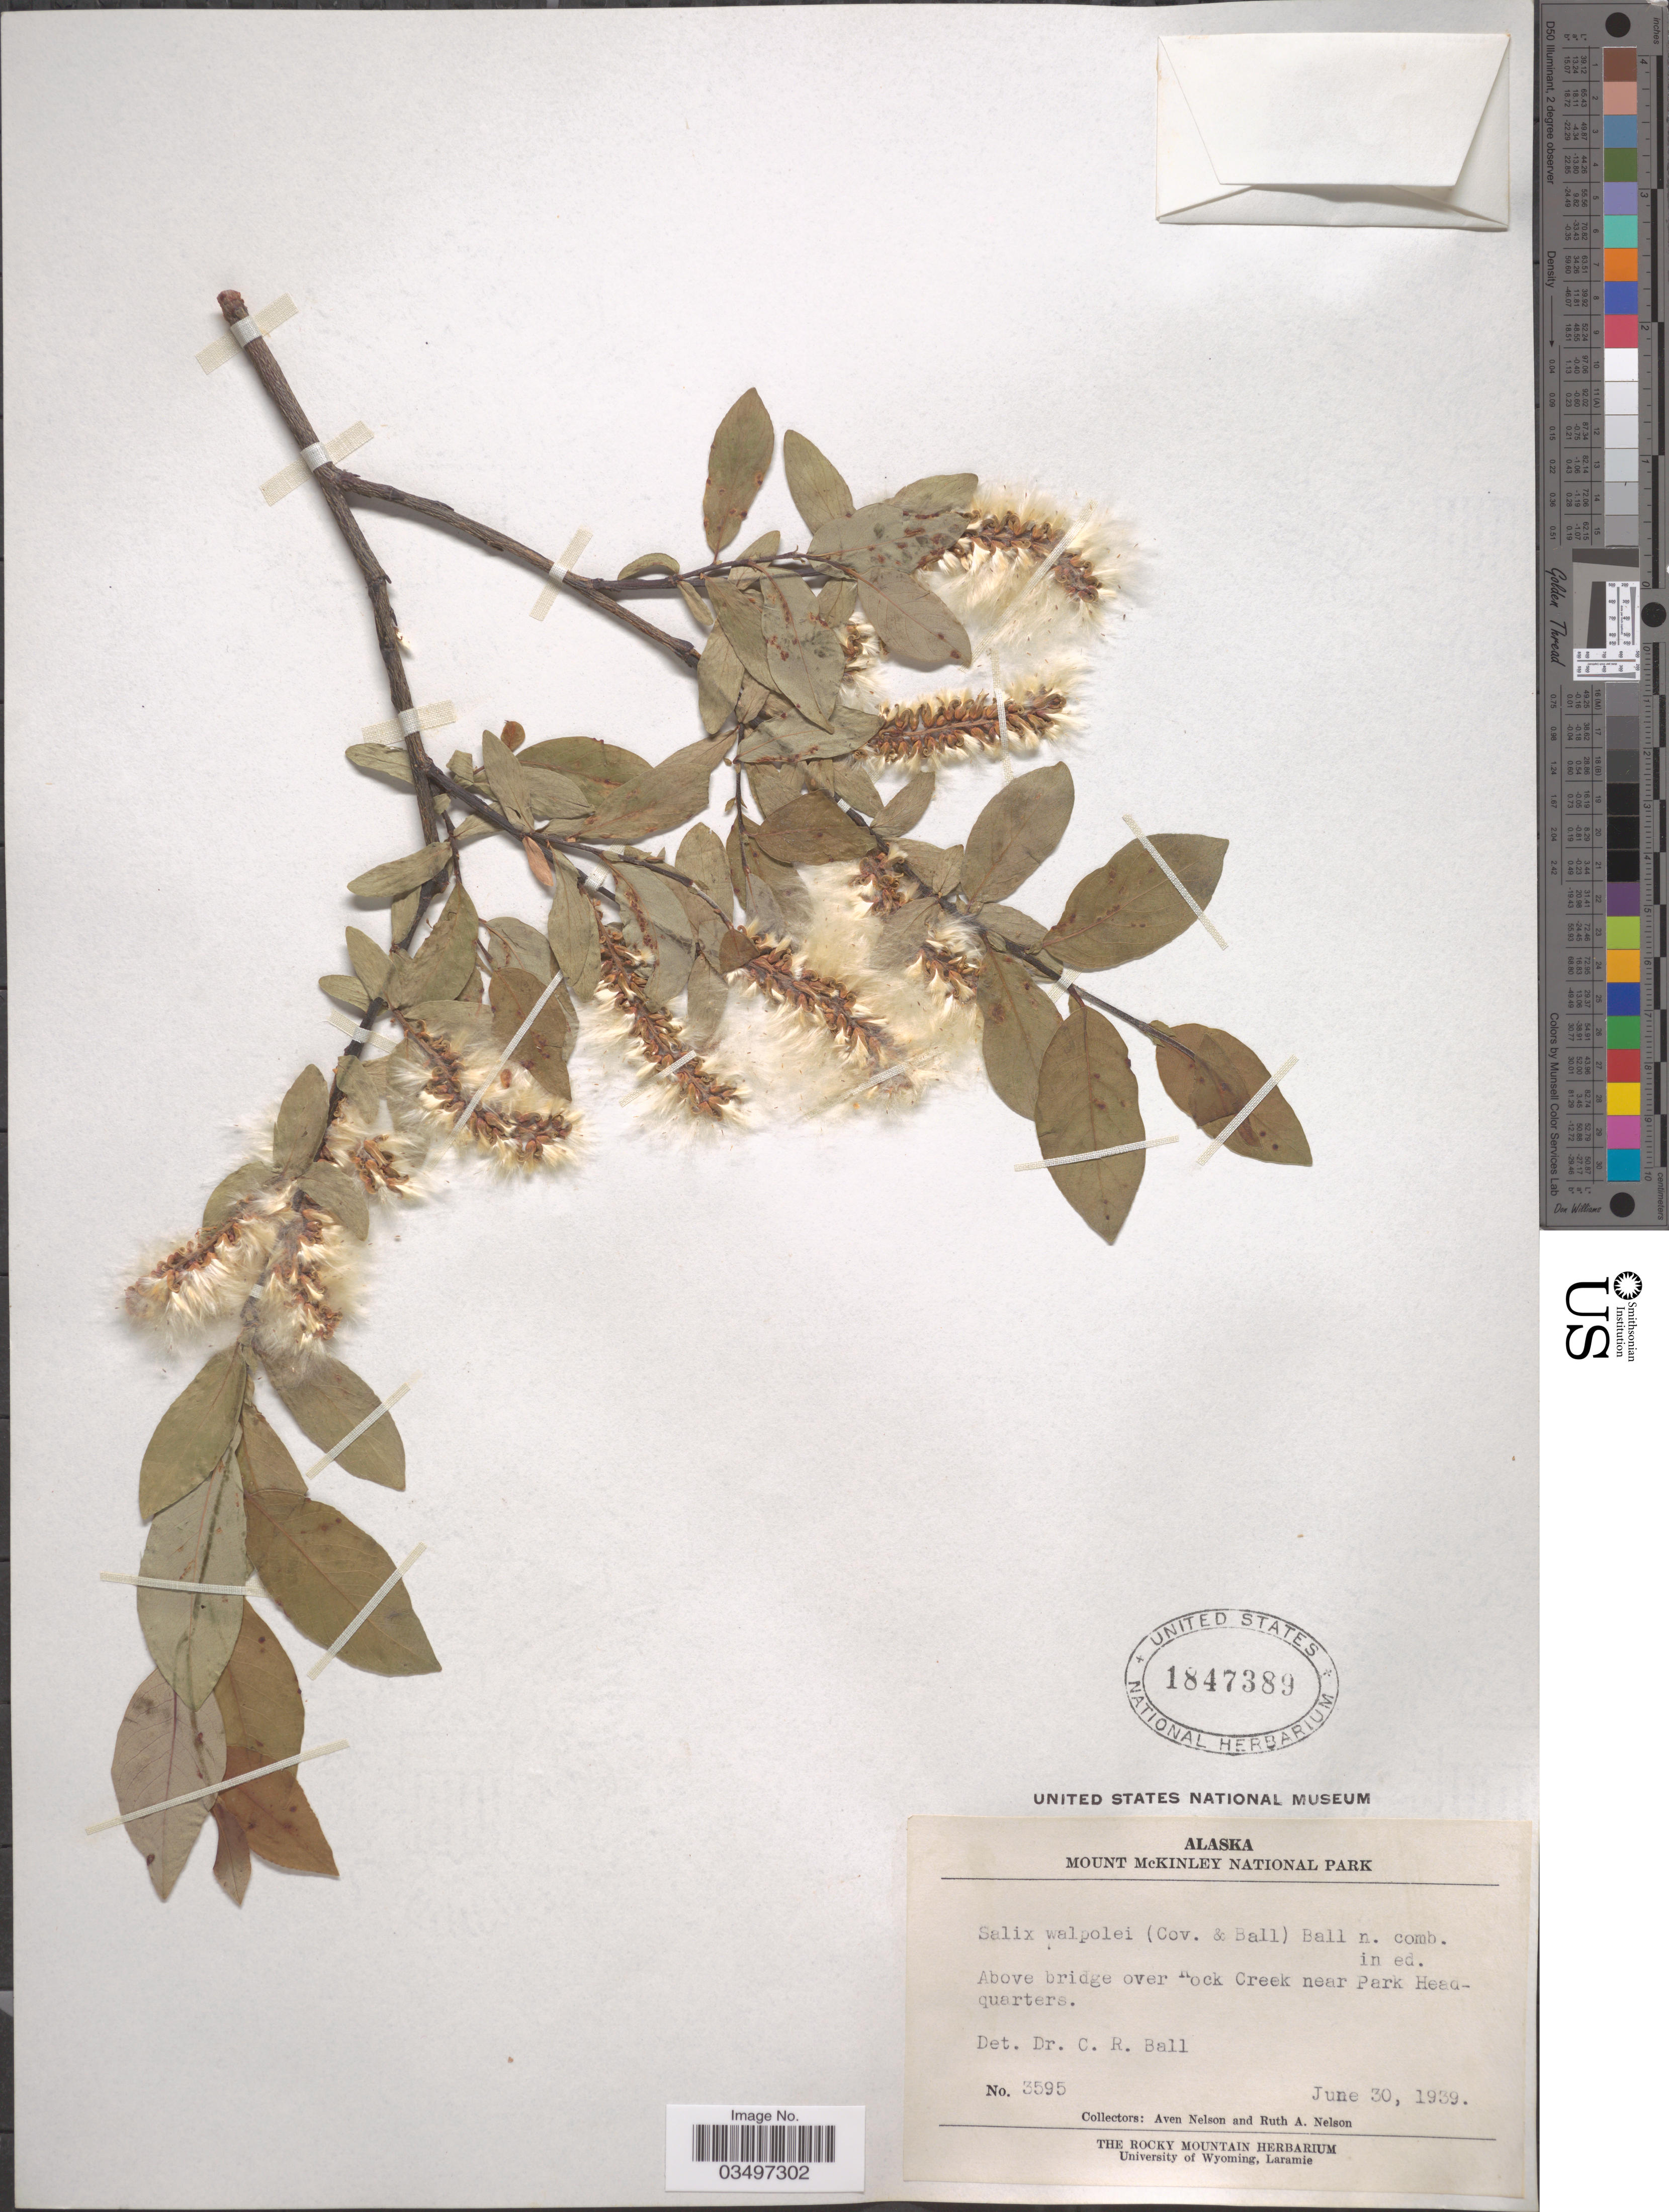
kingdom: Plantae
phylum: Tracheophyta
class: Magnoliopsida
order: Malpighiales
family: Salicaceae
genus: Salix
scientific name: Salix farrae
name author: C.R. Ball in Standl.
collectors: A. Nelson & R. A. Nelson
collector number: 3595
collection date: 1939-06-30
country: United States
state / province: Alaska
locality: Mount McKinley National Park. Above bridge over Rock Creek near Park Headquarters.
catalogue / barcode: US 1847389